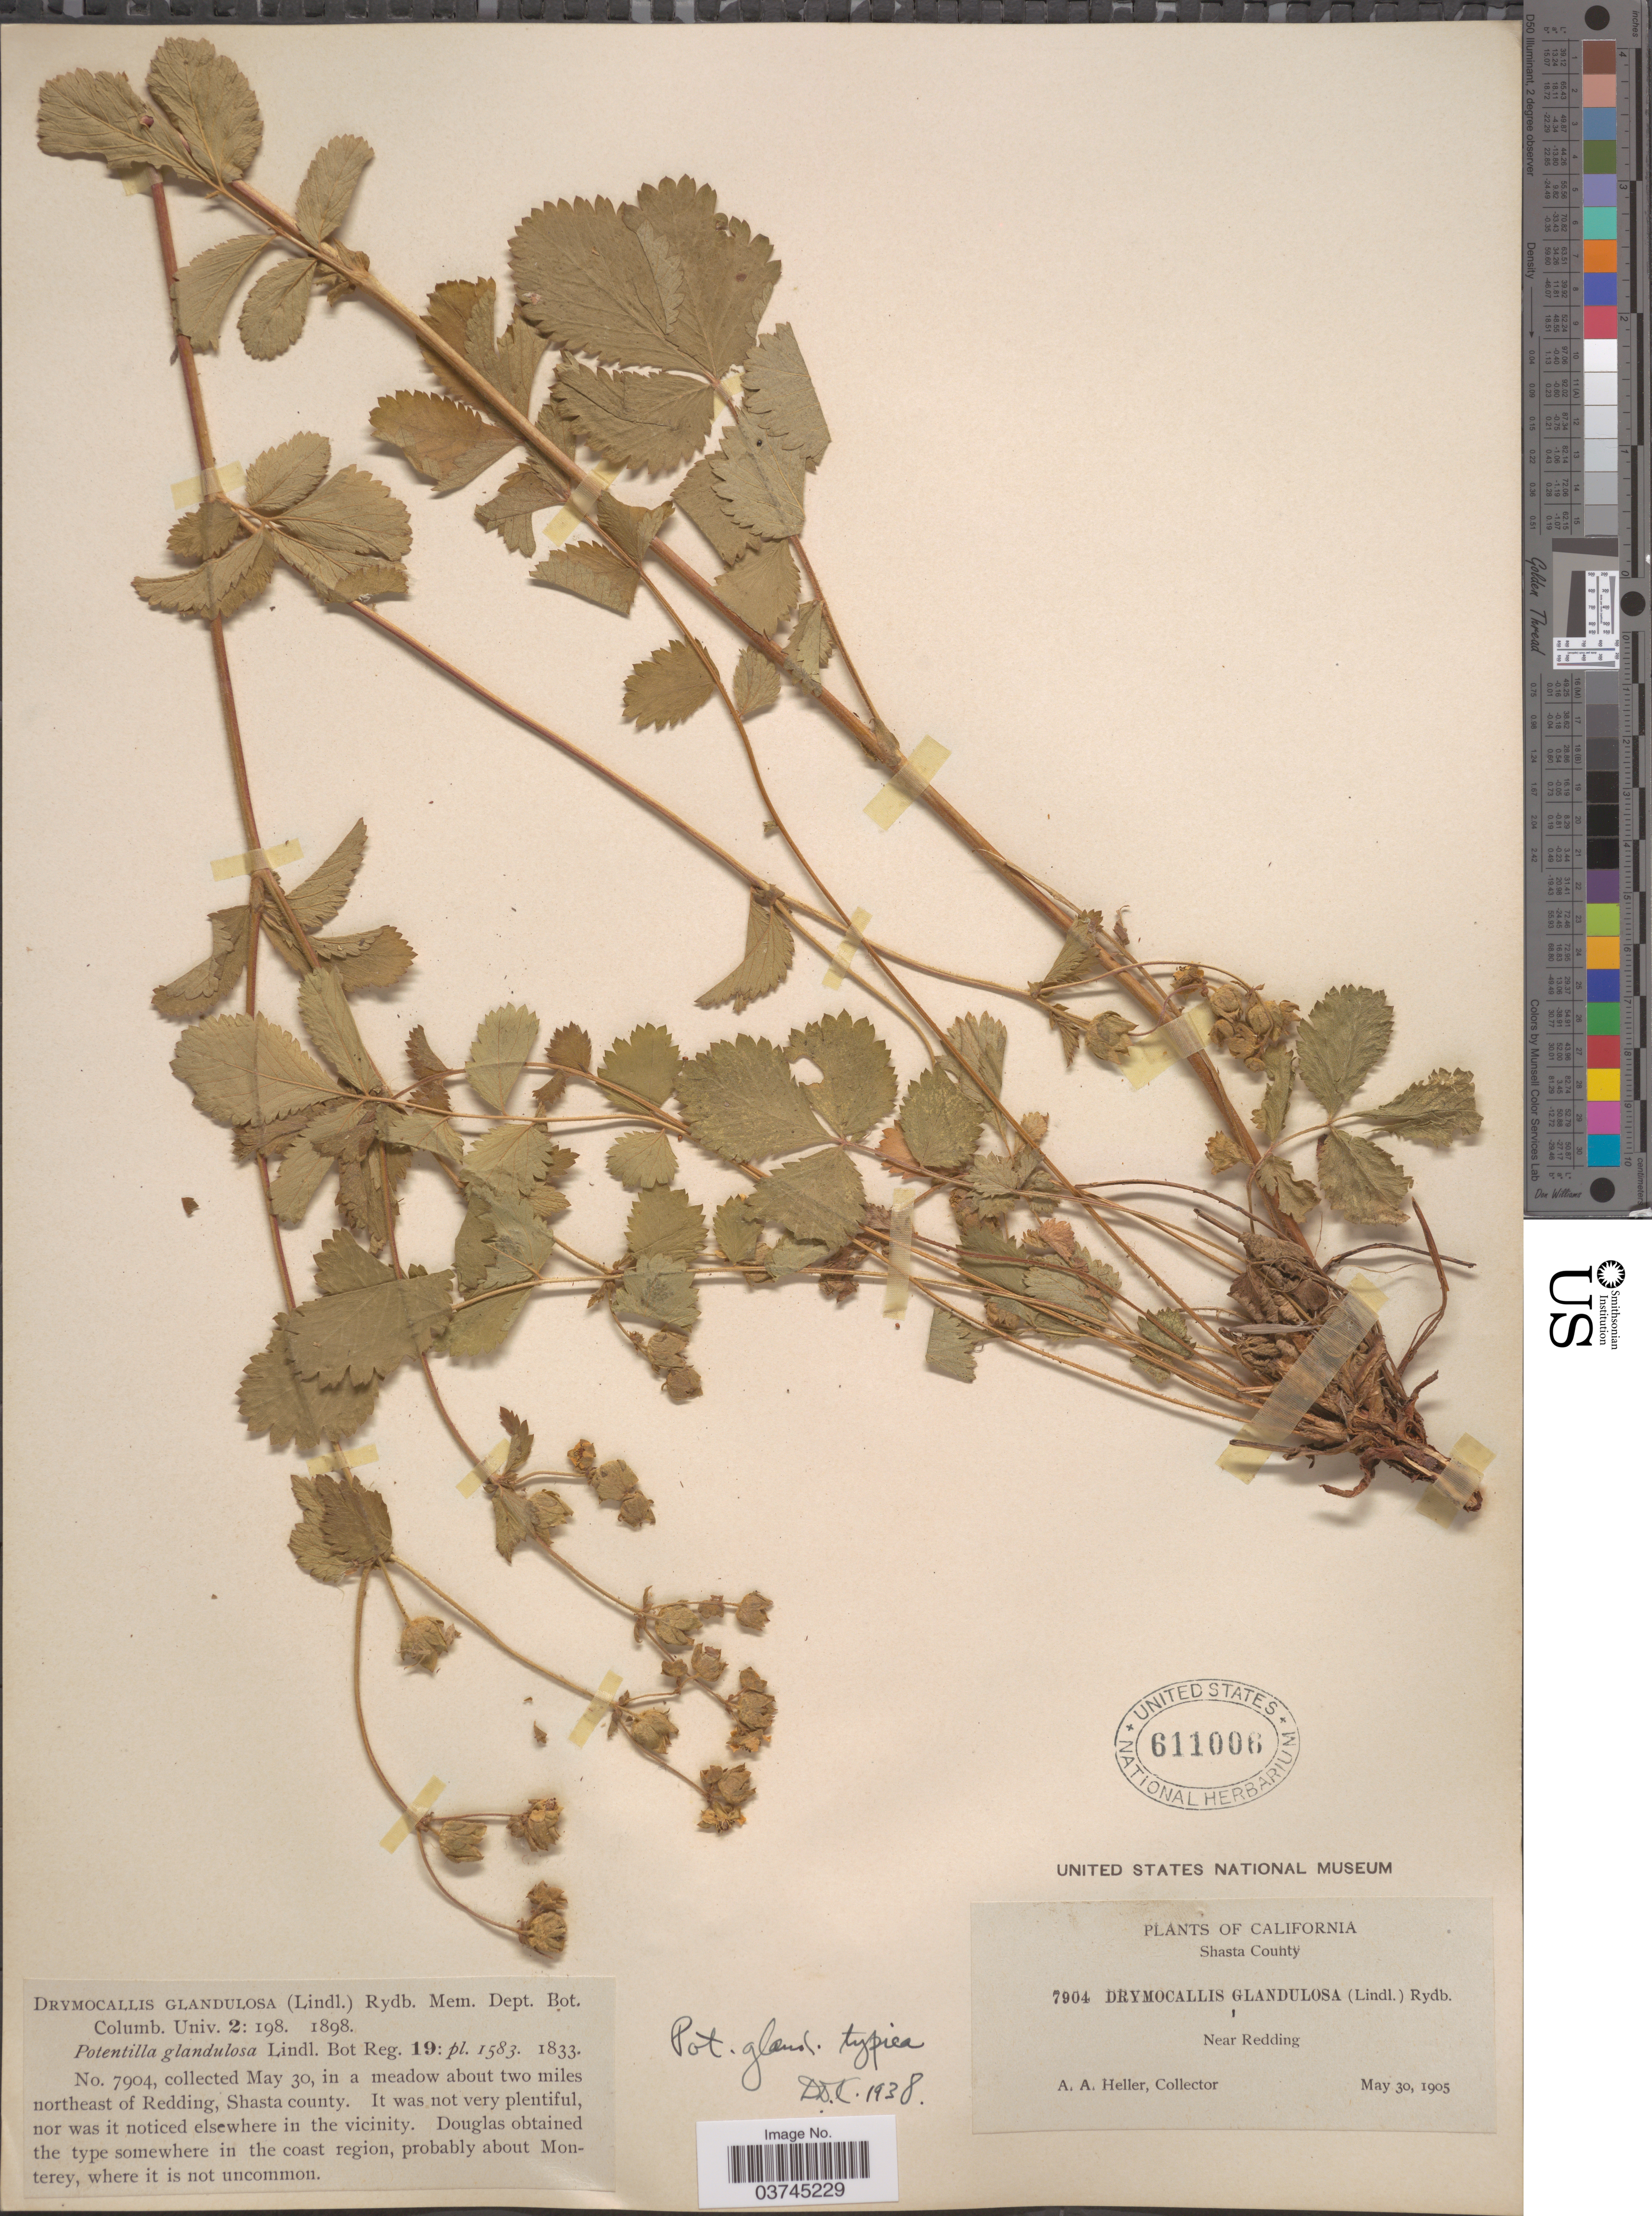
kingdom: Plantae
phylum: Tracheophyta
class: Magnoliopsida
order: Rosales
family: Rosaceae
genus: Drymocallis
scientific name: Drymocallis glandulosa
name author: (Lindl.) Rydb.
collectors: A. A. Heller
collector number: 7904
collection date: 1905-05-30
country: United States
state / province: California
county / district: Shasta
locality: Shasta County. Near Redding. In a meadow about two miles northeast of Redding, Shasta county.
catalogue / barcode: US 611006